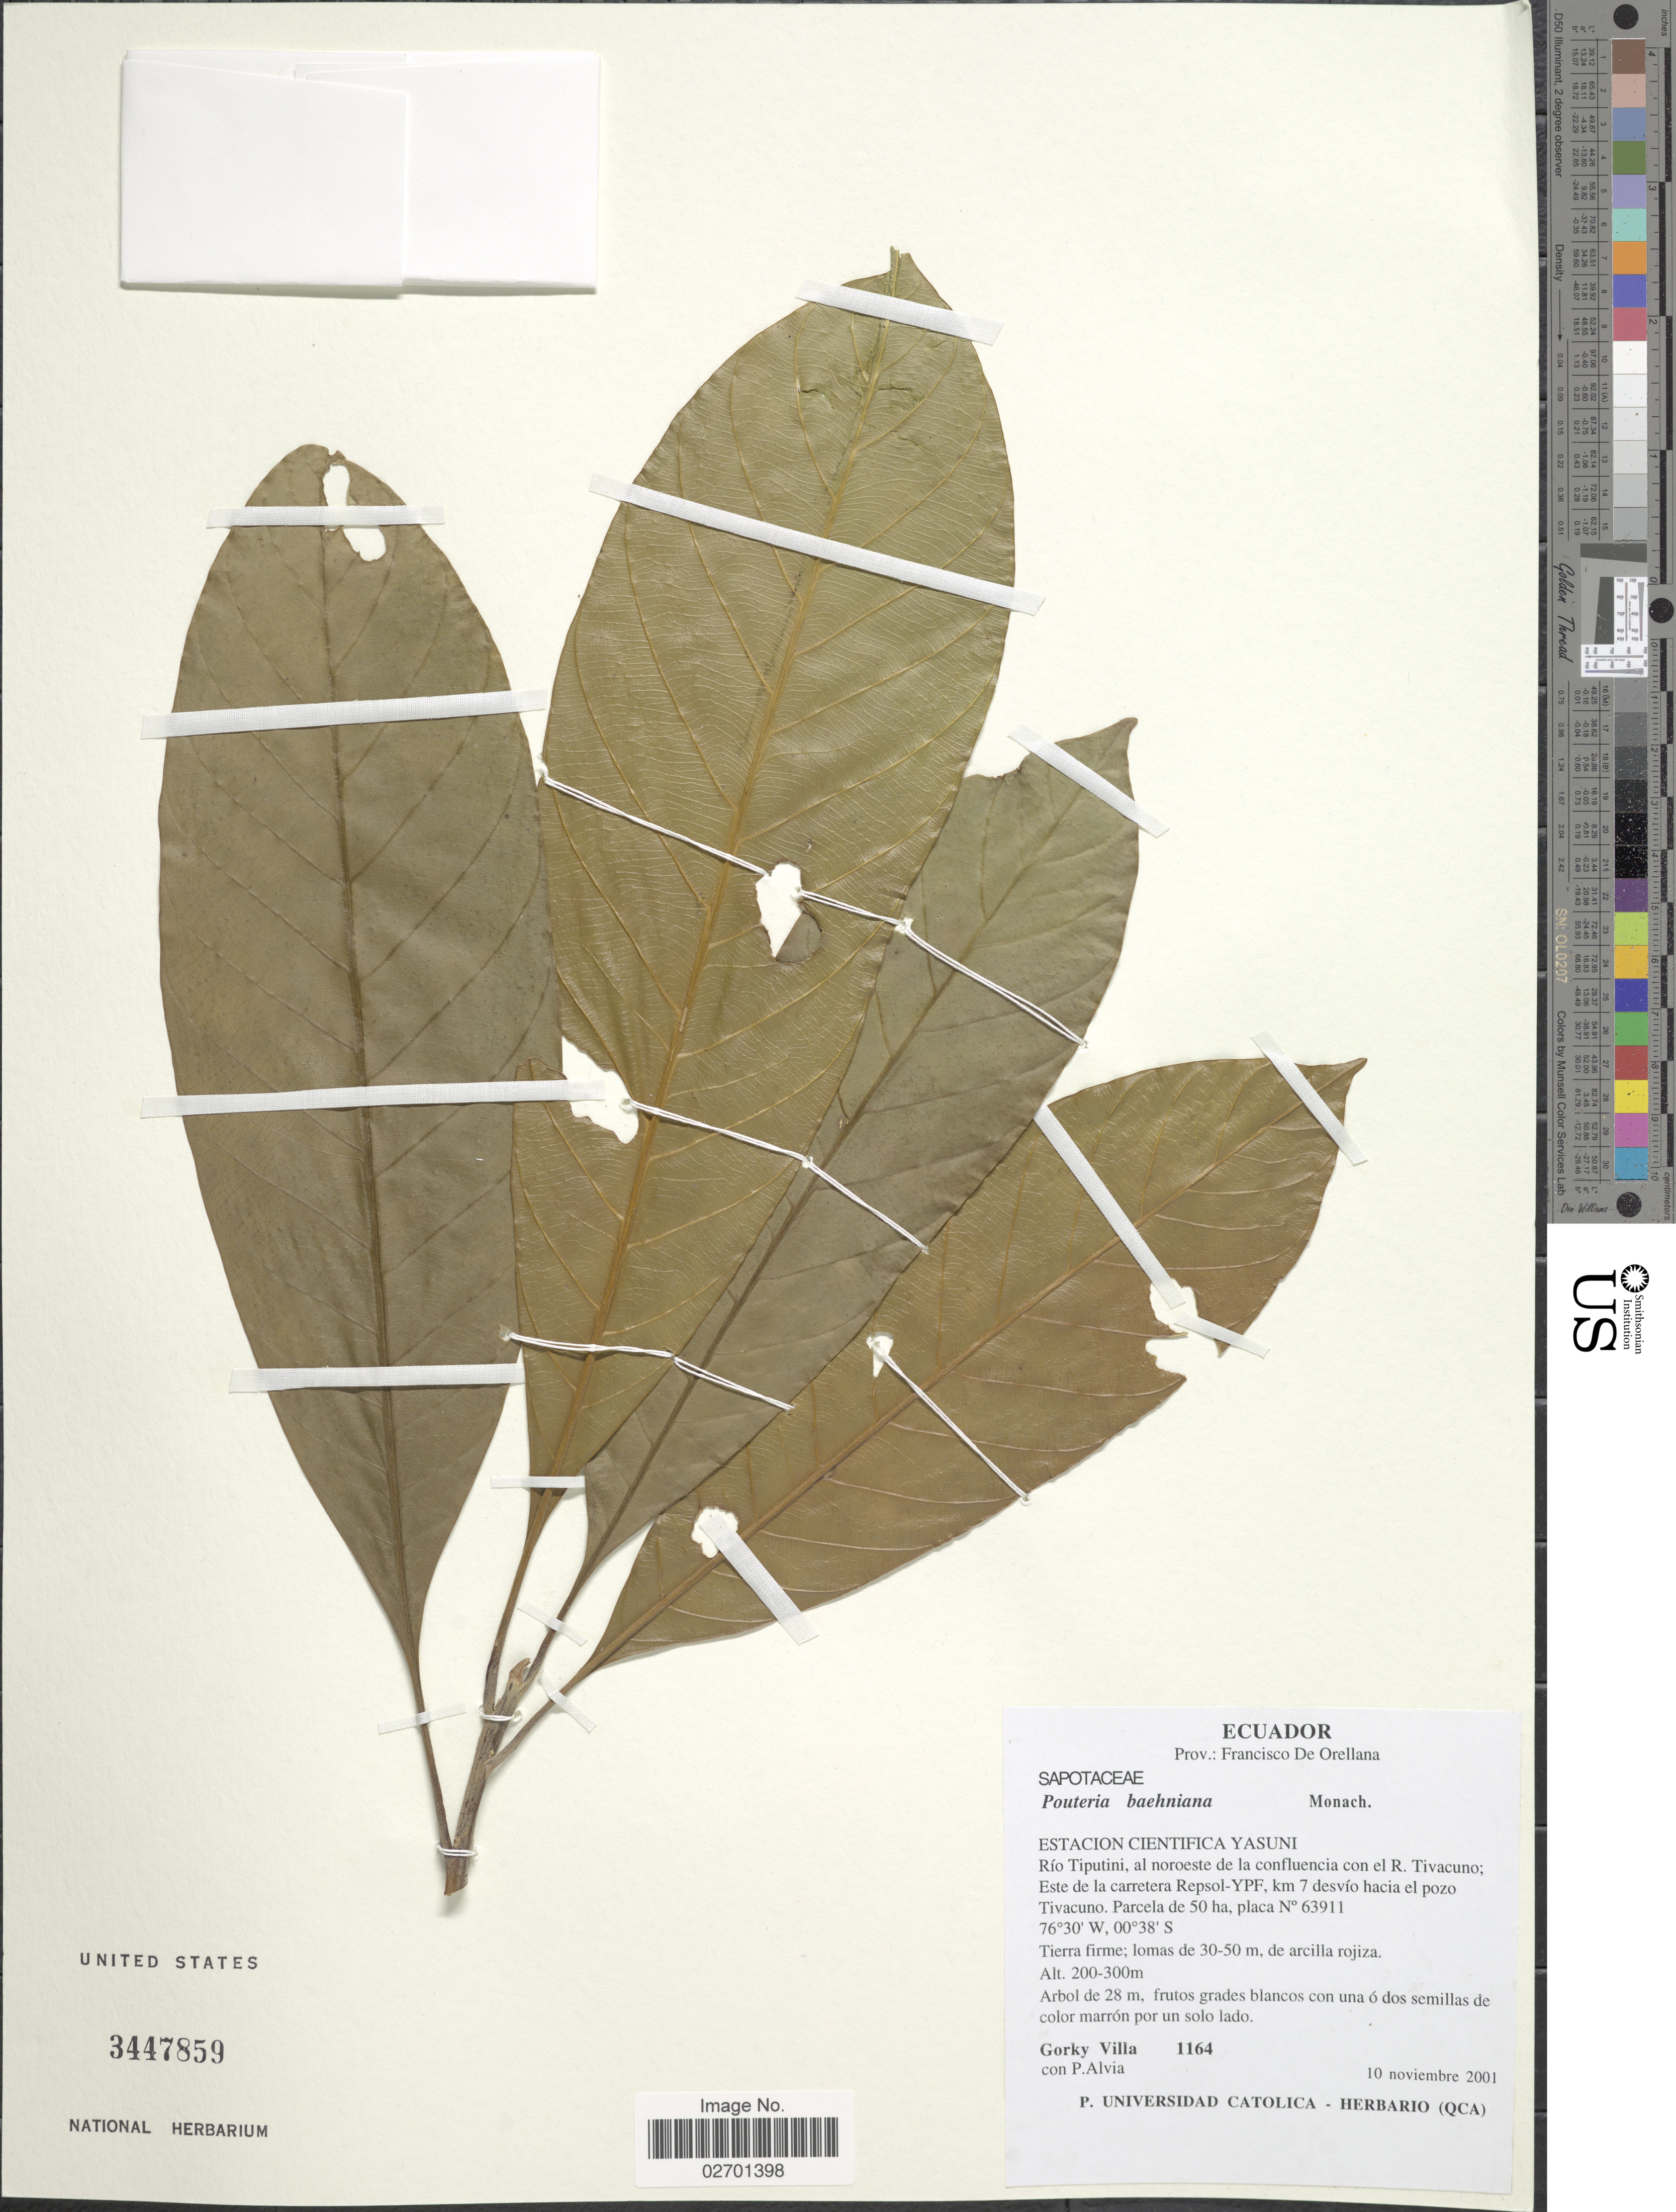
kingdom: Plantae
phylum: Tracheophyta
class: Magnoliopsida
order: Ericales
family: Sapotaceae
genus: Pouteria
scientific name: Pouteria baehniana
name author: Monach.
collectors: G. Villa & P. Alvia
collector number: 1164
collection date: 2001-11-10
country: Ecuador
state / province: Orellana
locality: Prov.: Francisco de Orellana, Parque Nacional Yasuni, Rio Tipuni, al noroeste de la confluencia con el R. Tivacuno; Este de la carretera Repsol-YPF, km 7 desvio hacia el pozo Tivacuno, Parcela de 50 ha, placa N° 63911.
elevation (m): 200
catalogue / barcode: US 3447859